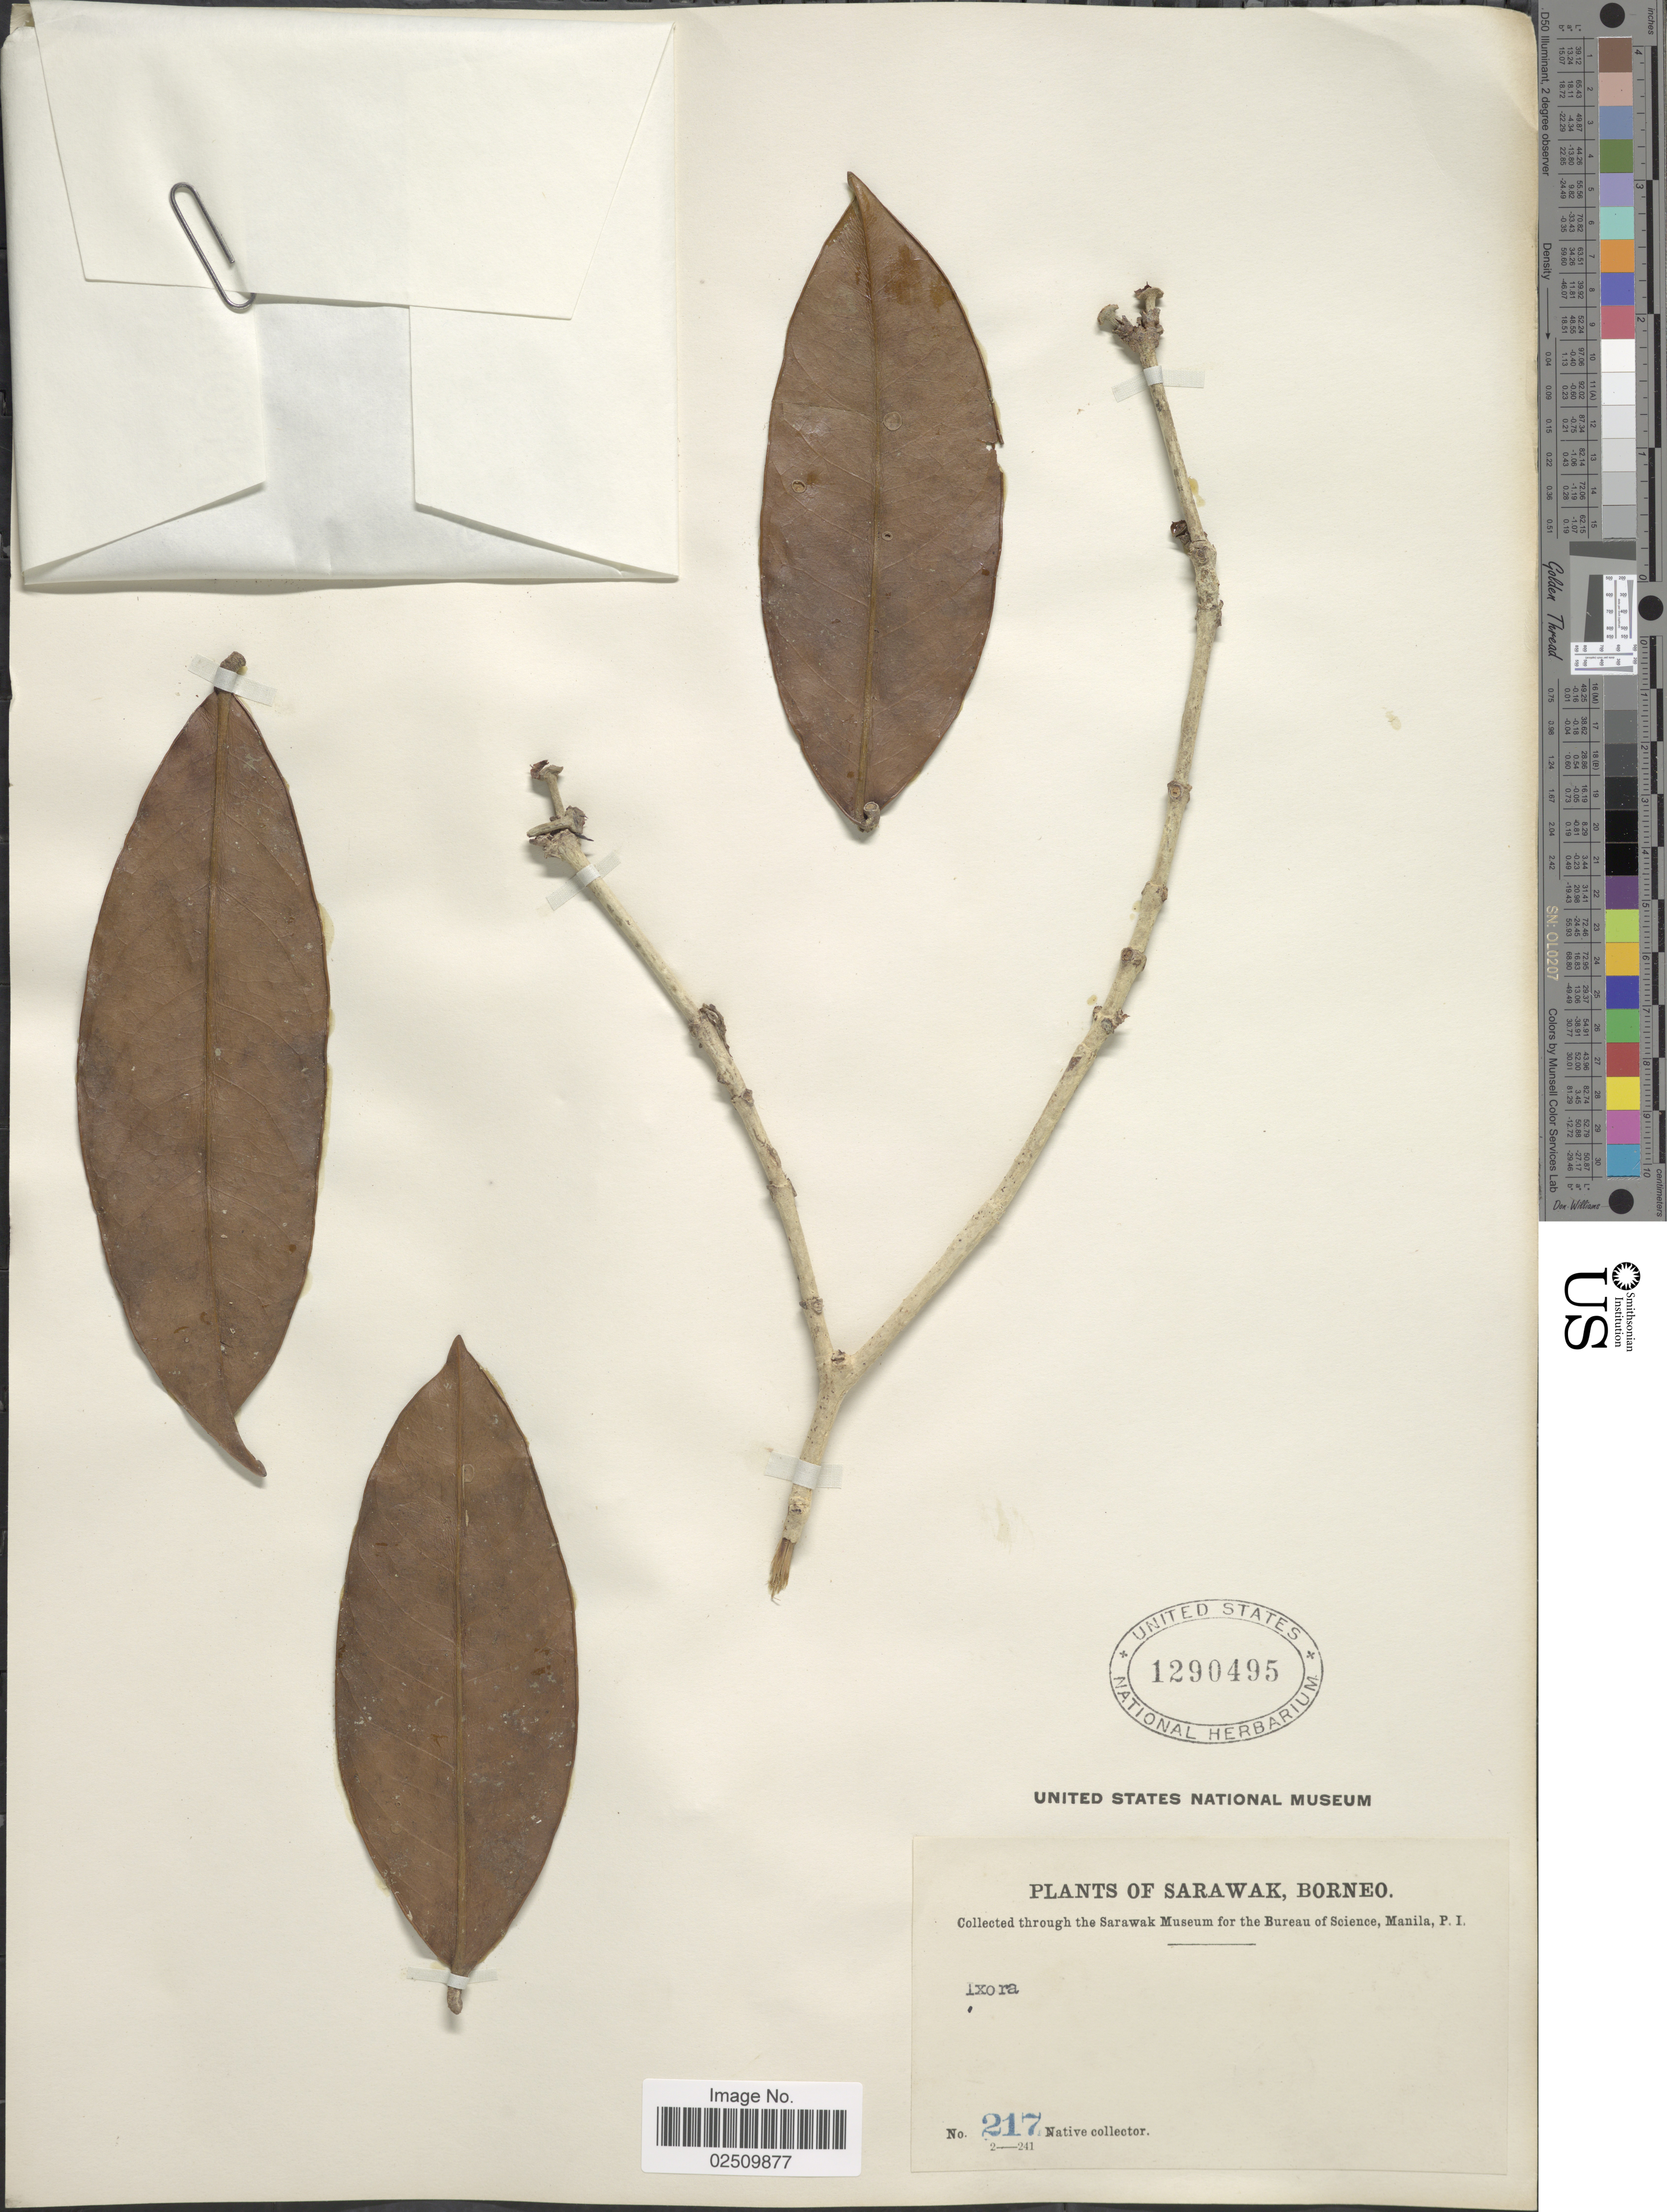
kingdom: Plantae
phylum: Tracheophyta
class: Magnoliopsida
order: Gentianales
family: Rubiaceae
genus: Ixora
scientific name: Ixora sp.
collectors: Native collector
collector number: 217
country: Malaysia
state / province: Sarawak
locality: Borneo.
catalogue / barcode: US 1290495